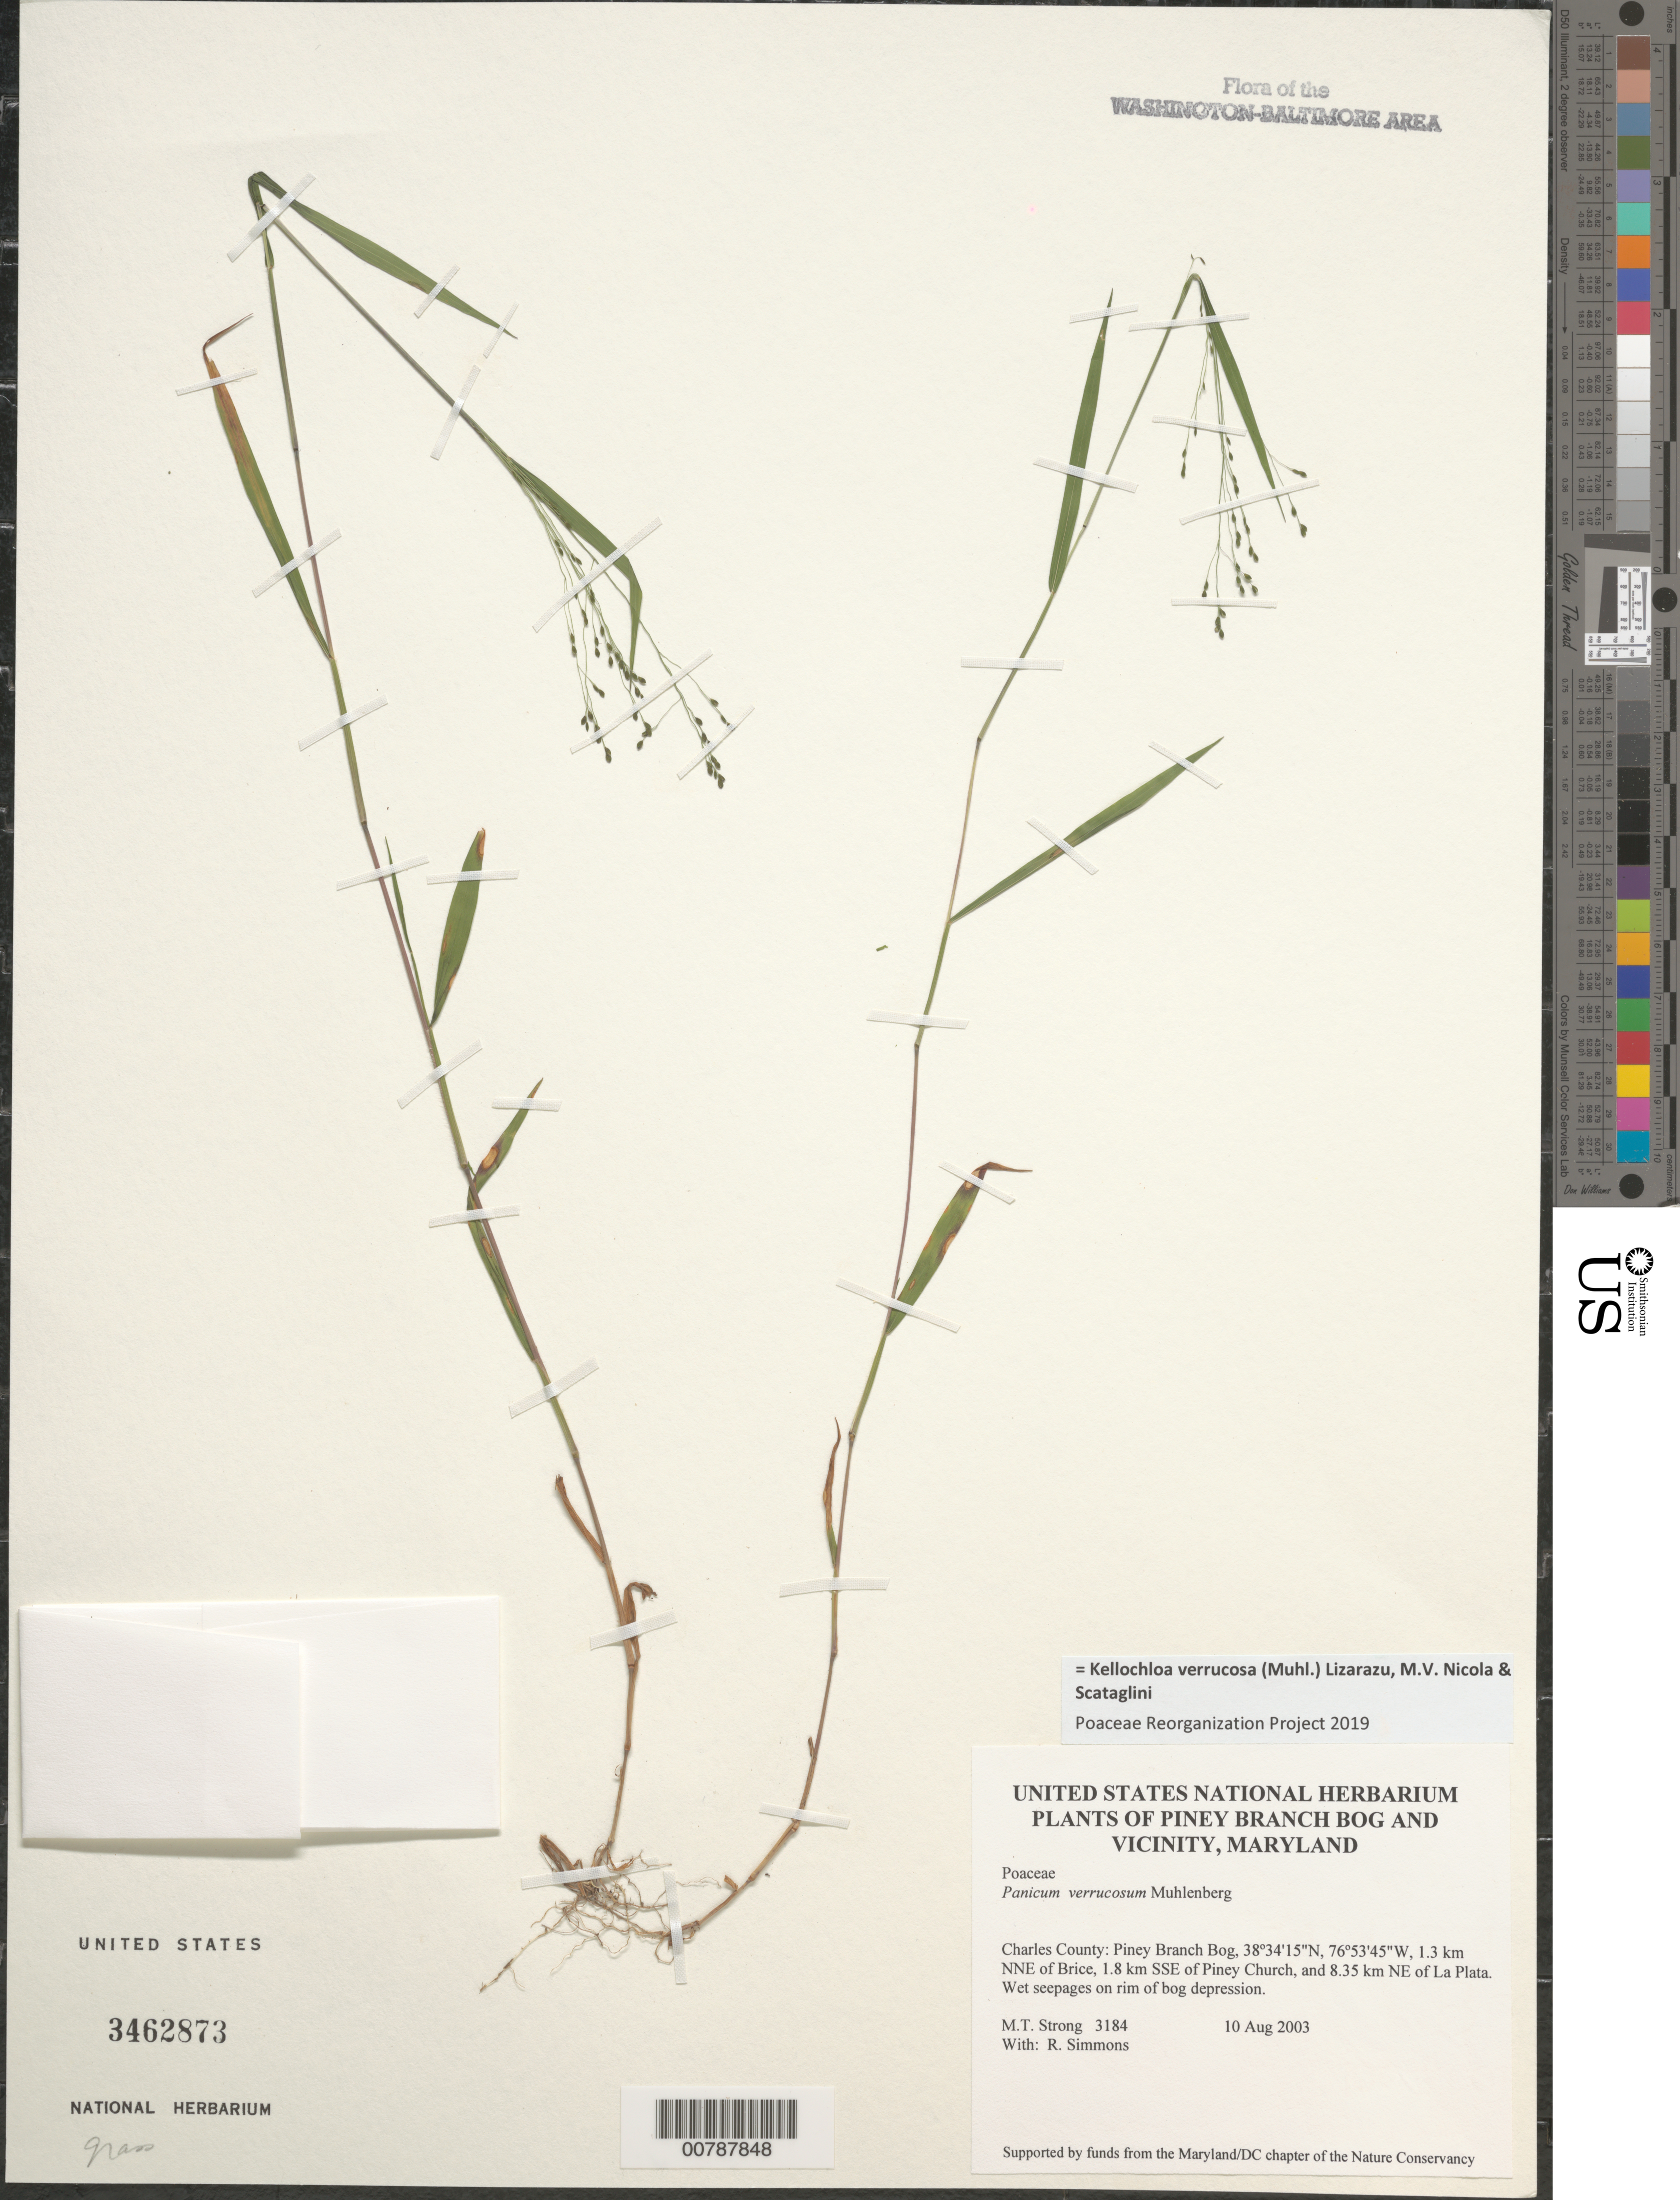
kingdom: Plantae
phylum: Tracheophyta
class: Liliopsida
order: Poales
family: Poaceae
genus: Panicum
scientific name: Panicum verrucosum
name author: Muhl.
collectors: M. T. Strong & R. H. Simmons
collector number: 3184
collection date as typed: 10 Aug 2003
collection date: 2003-08-10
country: United States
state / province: Maryland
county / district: Charles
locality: Piney Branch Bog, 1.3 km NNE of Brice, 1.8 km SSE of Piney Church, and 8.35 km NE of La Plata.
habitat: Wet seepages on rim of bog depression.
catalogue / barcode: US 3462873